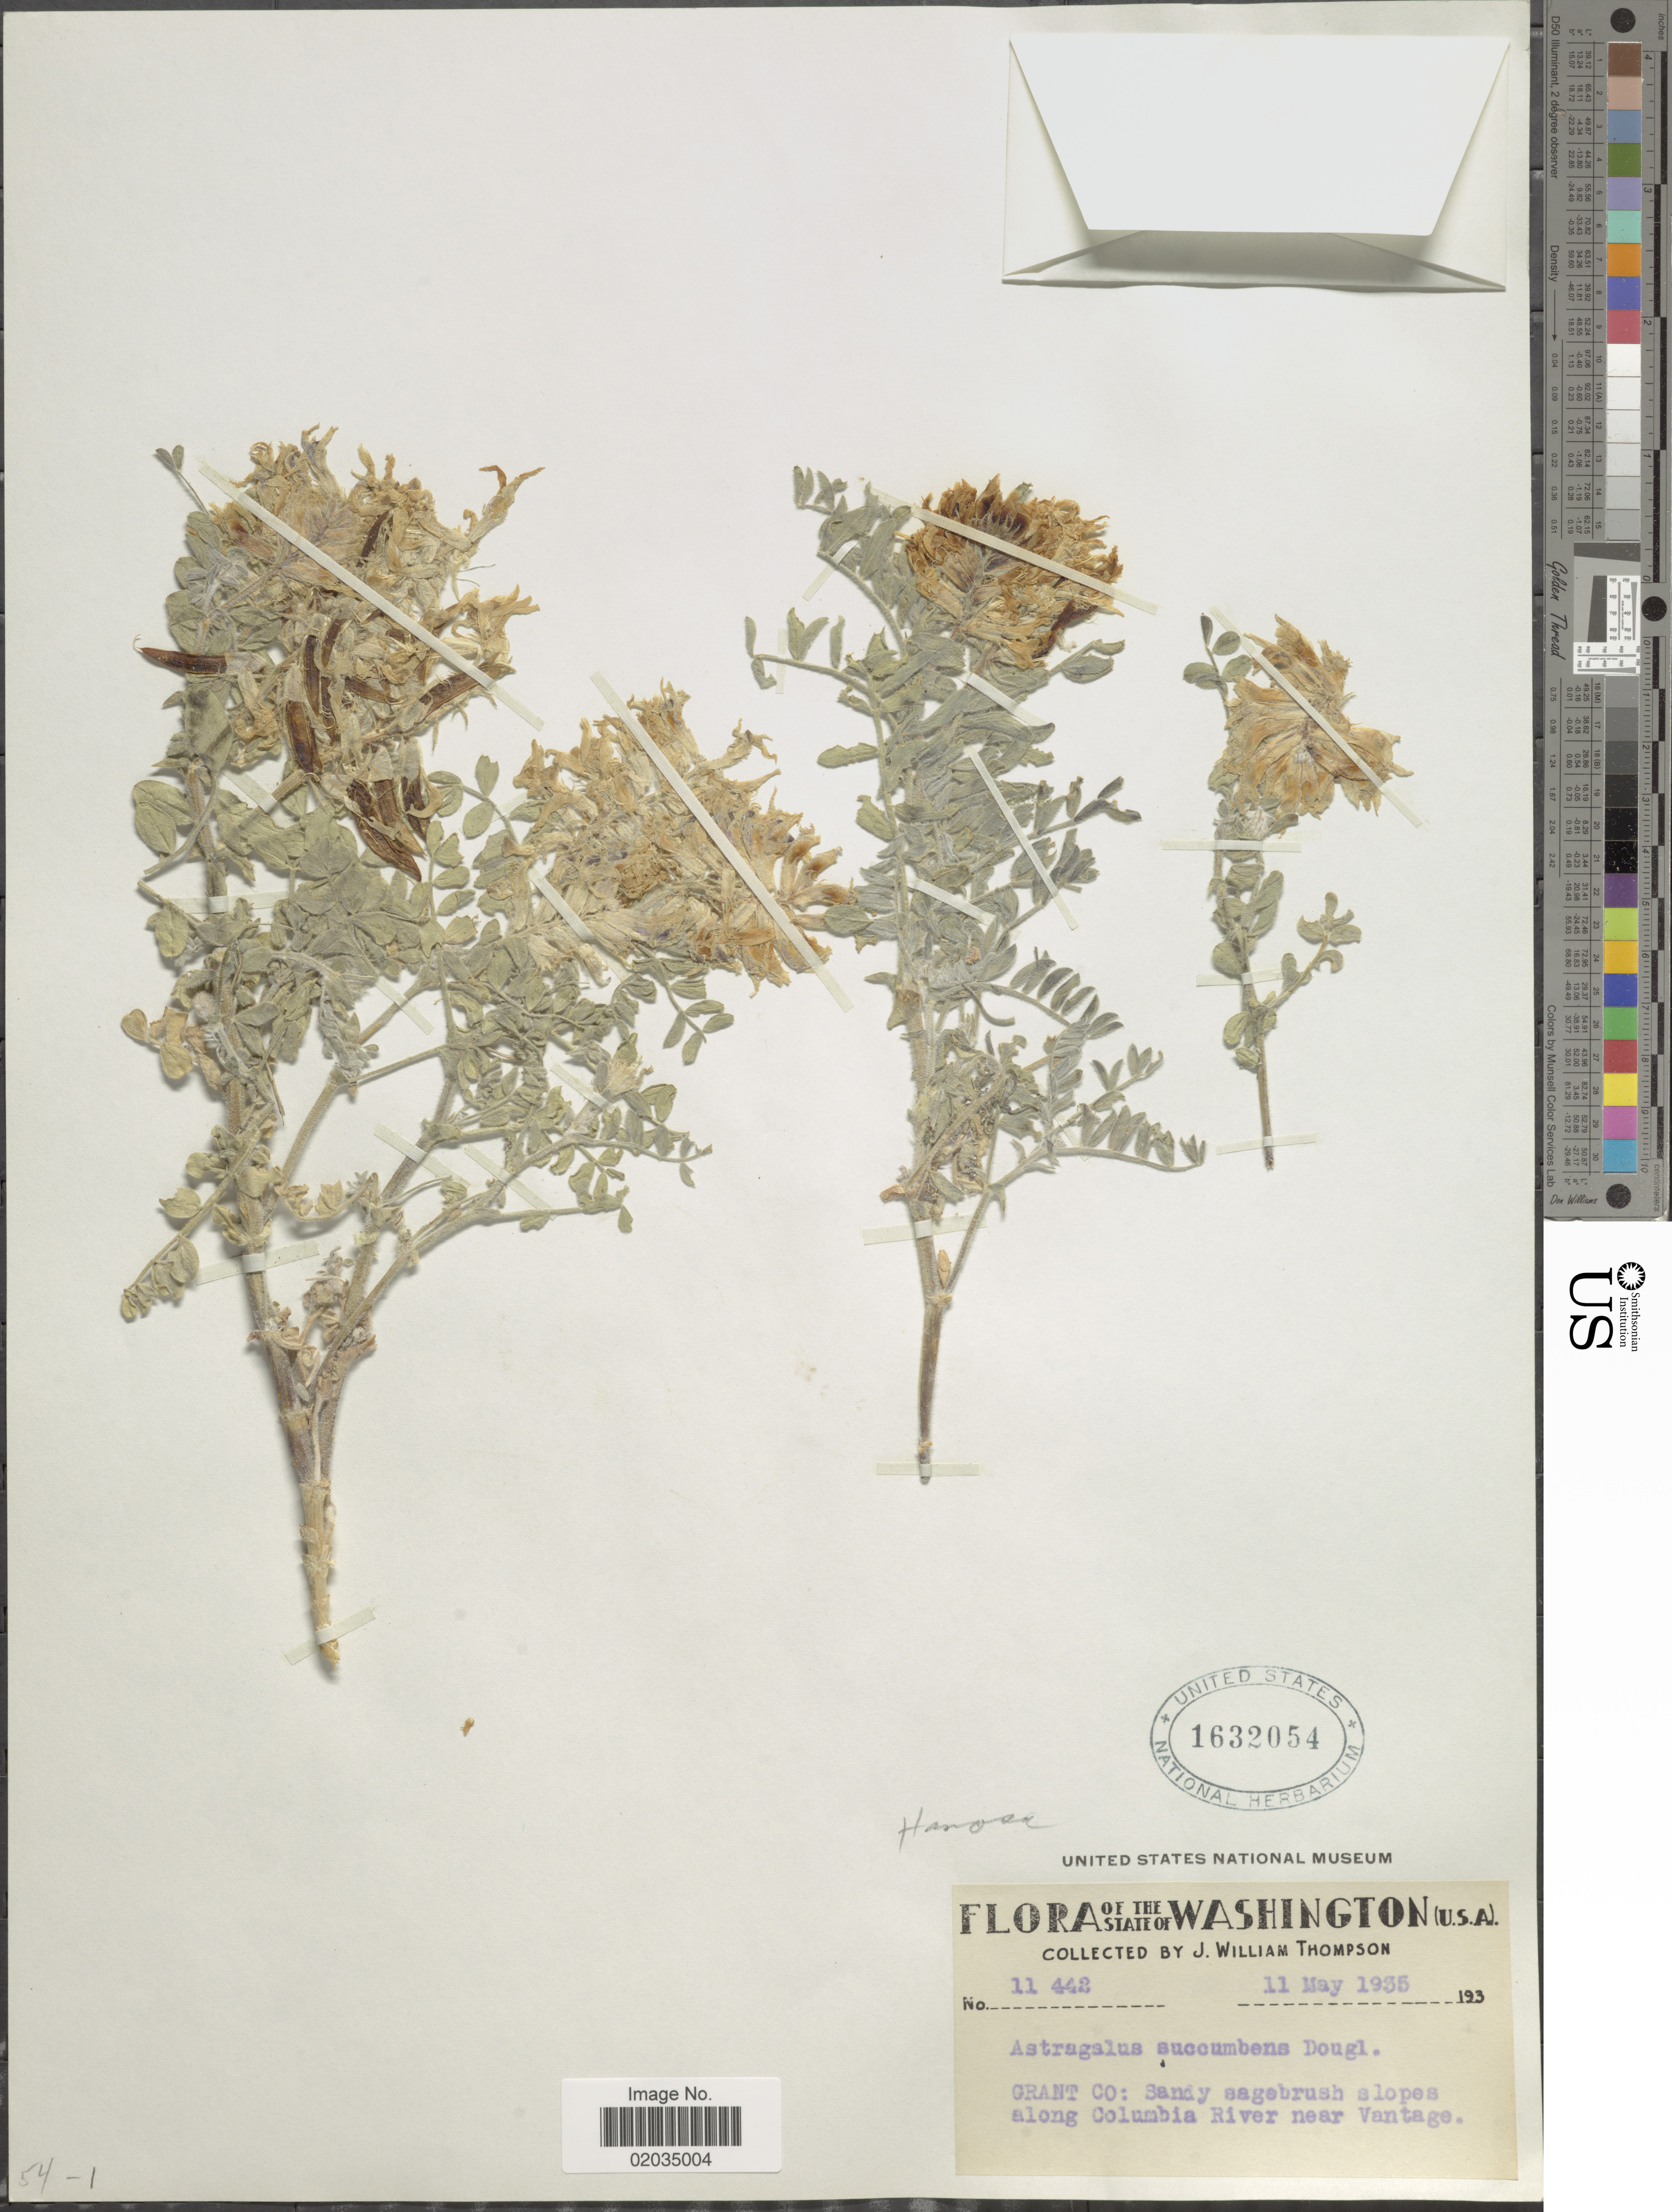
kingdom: Plantae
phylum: Tracheophyta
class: Magnoliopsida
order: Fabales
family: Fabaceae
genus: Astragalus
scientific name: Astragalus succumbens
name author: Hook.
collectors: J. W. Thompson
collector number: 11442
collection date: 1935-05-11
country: United States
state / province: Washington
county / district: Grant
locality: Grant Co.: along Columbia River near Vantage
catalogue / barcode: US 1632054